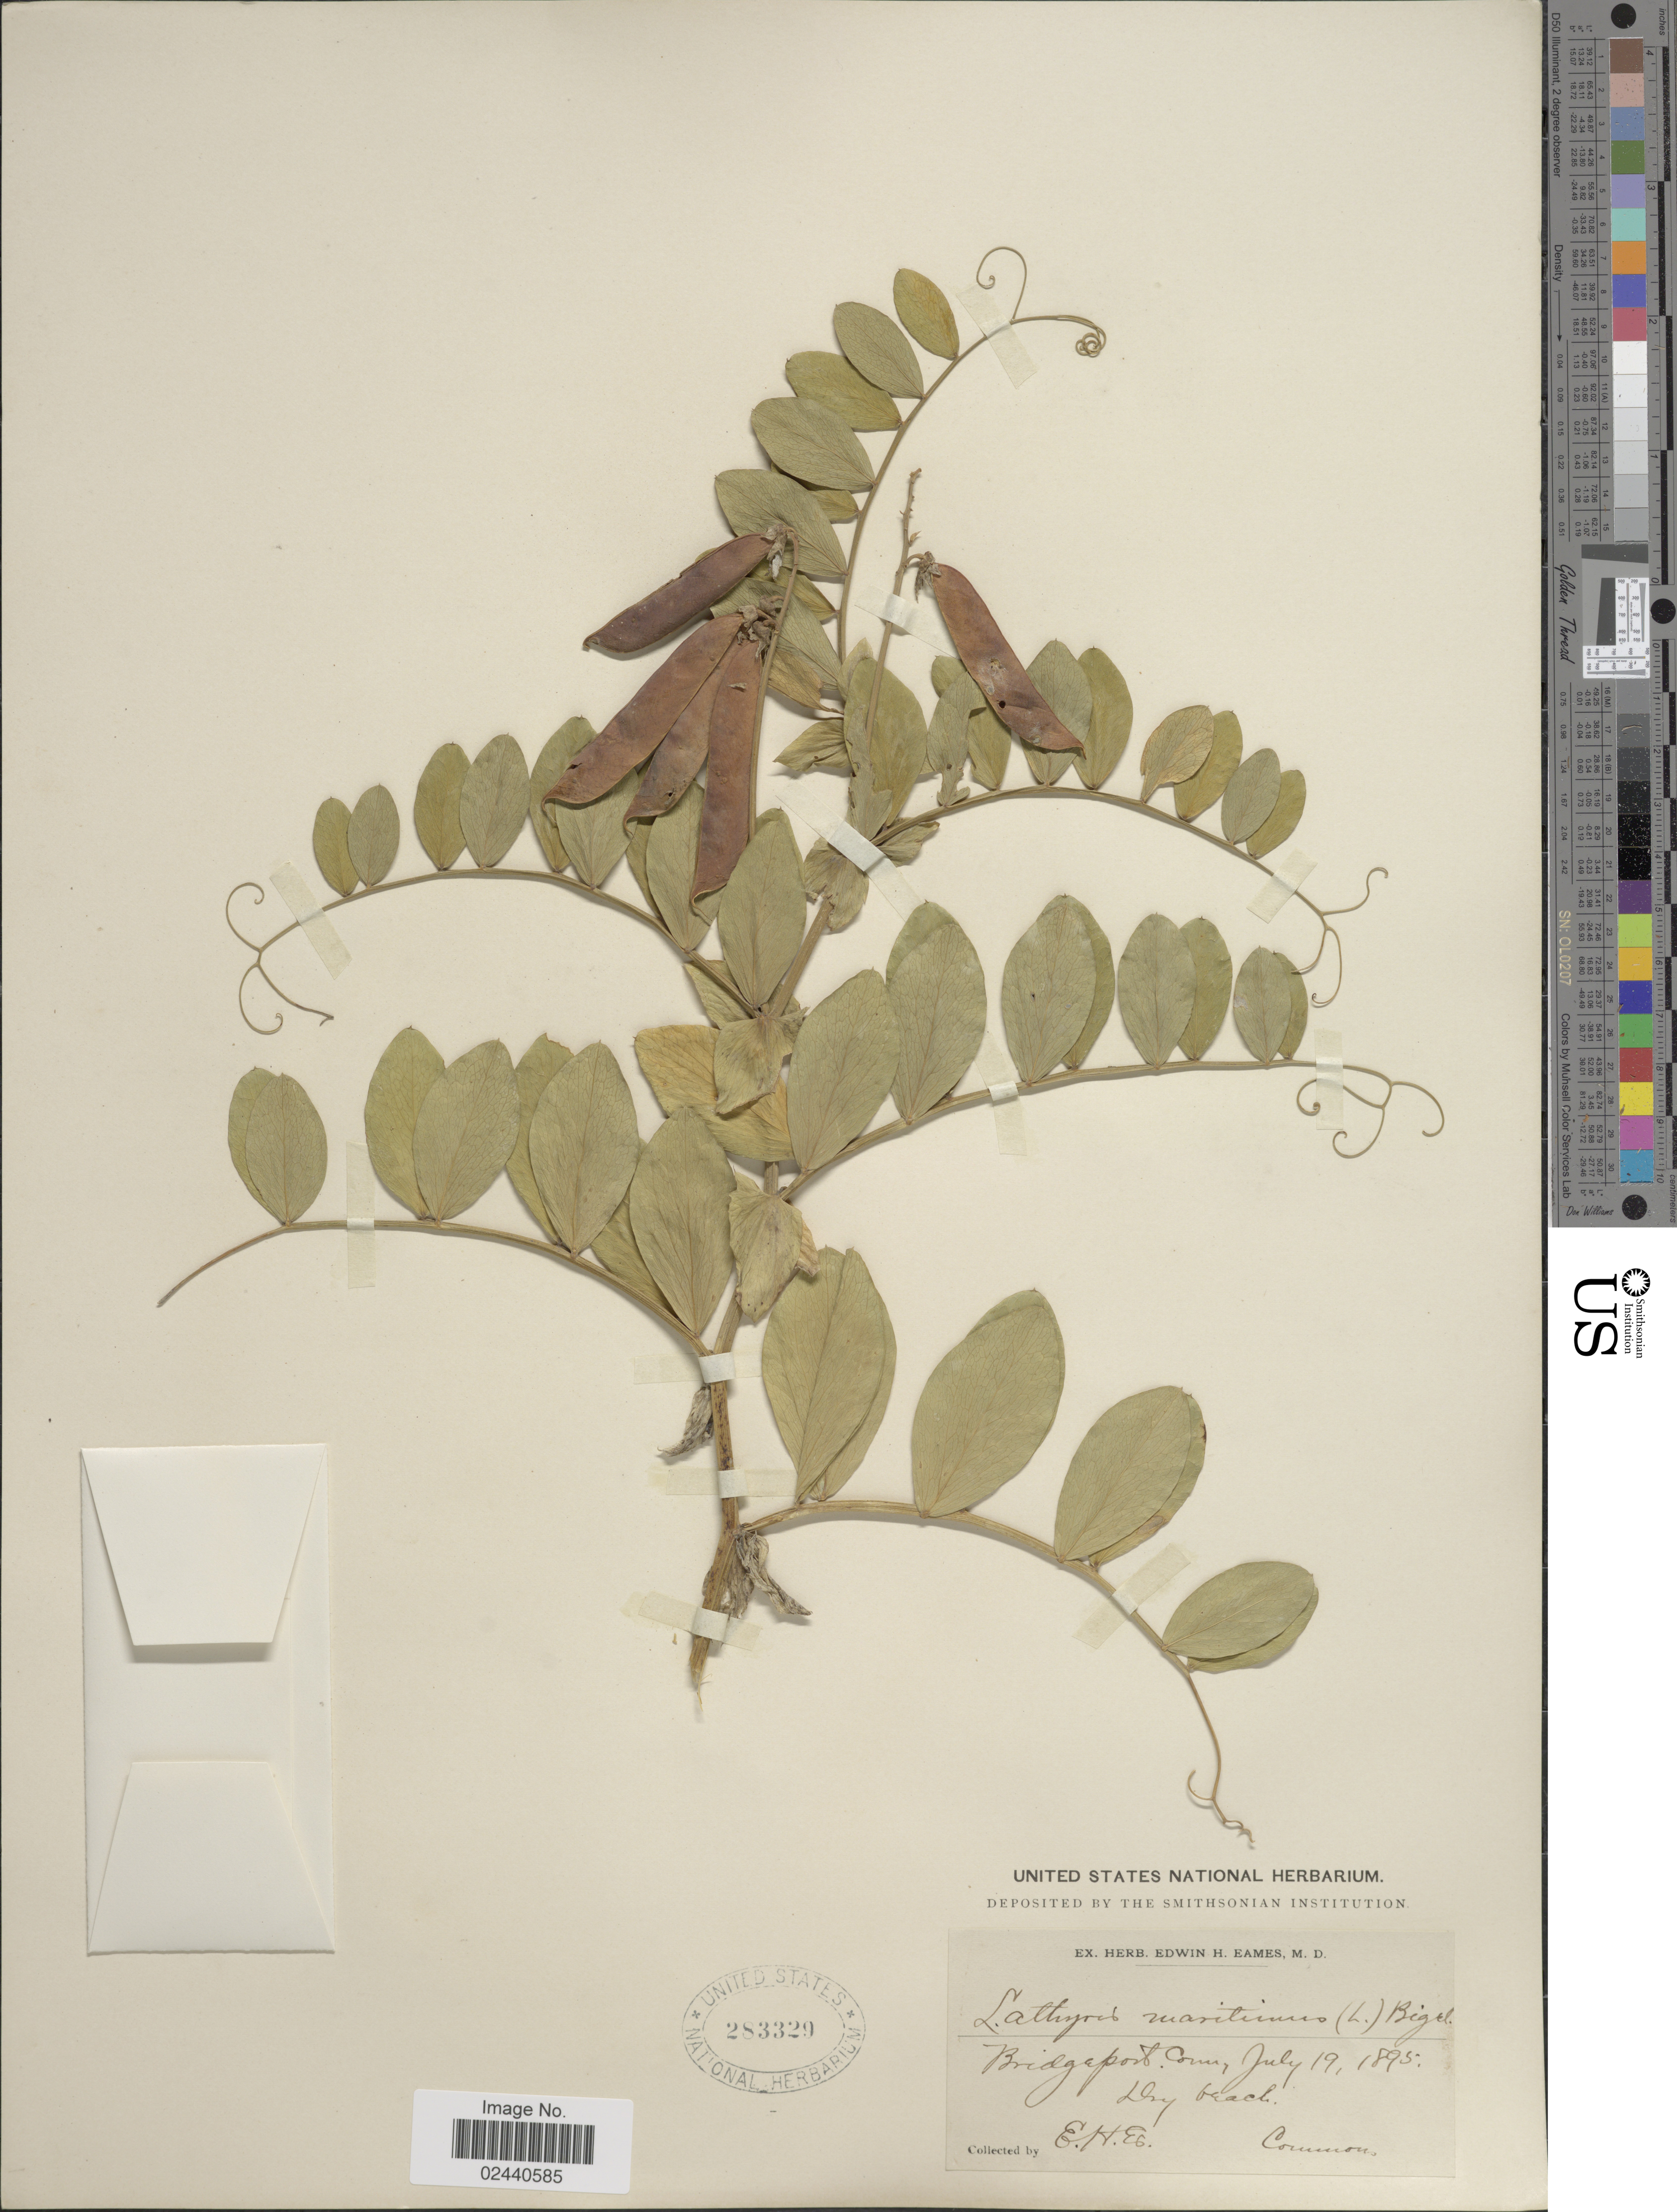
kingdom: Plantae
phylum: Tracheophyta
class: Magnoliopsida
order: Fabales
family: Fabaceae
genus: Lathyrus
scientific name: Lathyrus japonicus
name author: Willd.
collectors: E. H. Eames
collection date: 1895-07-19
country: United States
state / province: Connecticut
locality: Bridgeport, Conn.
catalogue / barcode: US 283329